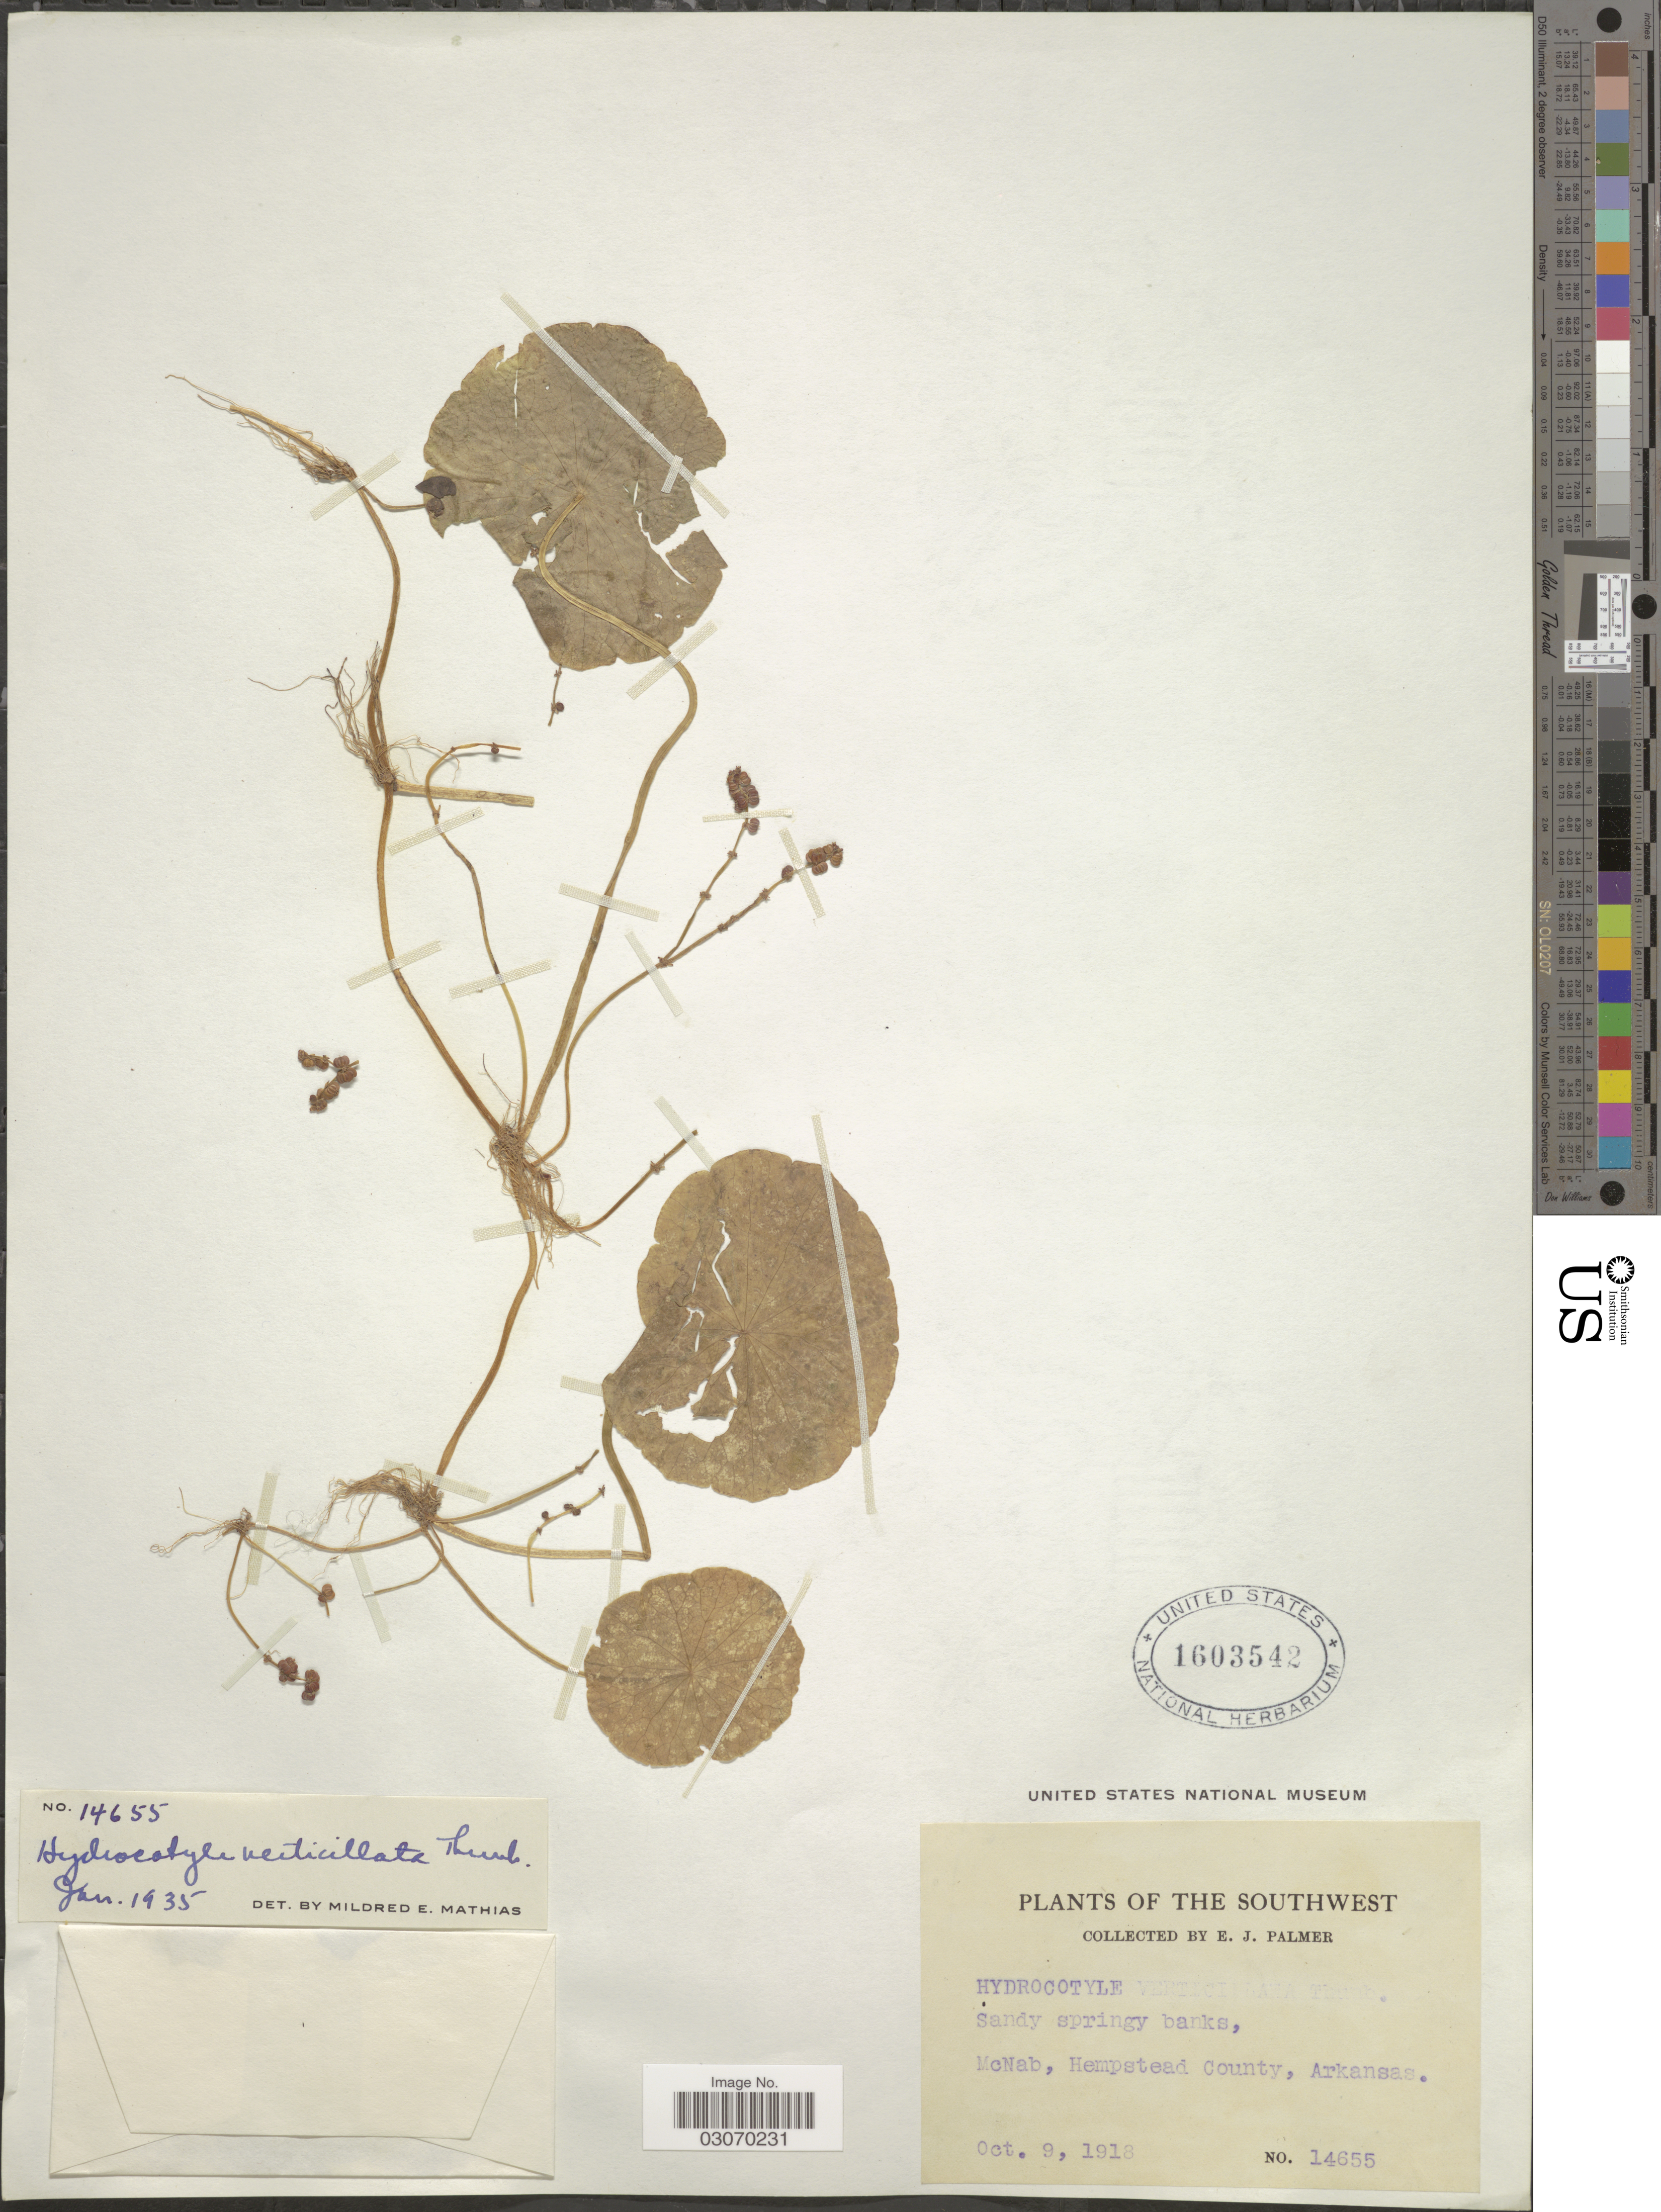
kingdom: Plantae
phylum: Tracheophyta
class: Magnoliopsida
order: Apiales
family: Araliaceae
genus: Hydrocotyle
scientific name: Hydrocotyle verticillata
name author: Thunb.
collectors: E. J. Palmer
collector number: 14655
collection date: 1918-10-09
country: United States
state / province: Arkansas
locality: Southwest. McNab, Hempstead County.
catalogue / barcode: US 1603542